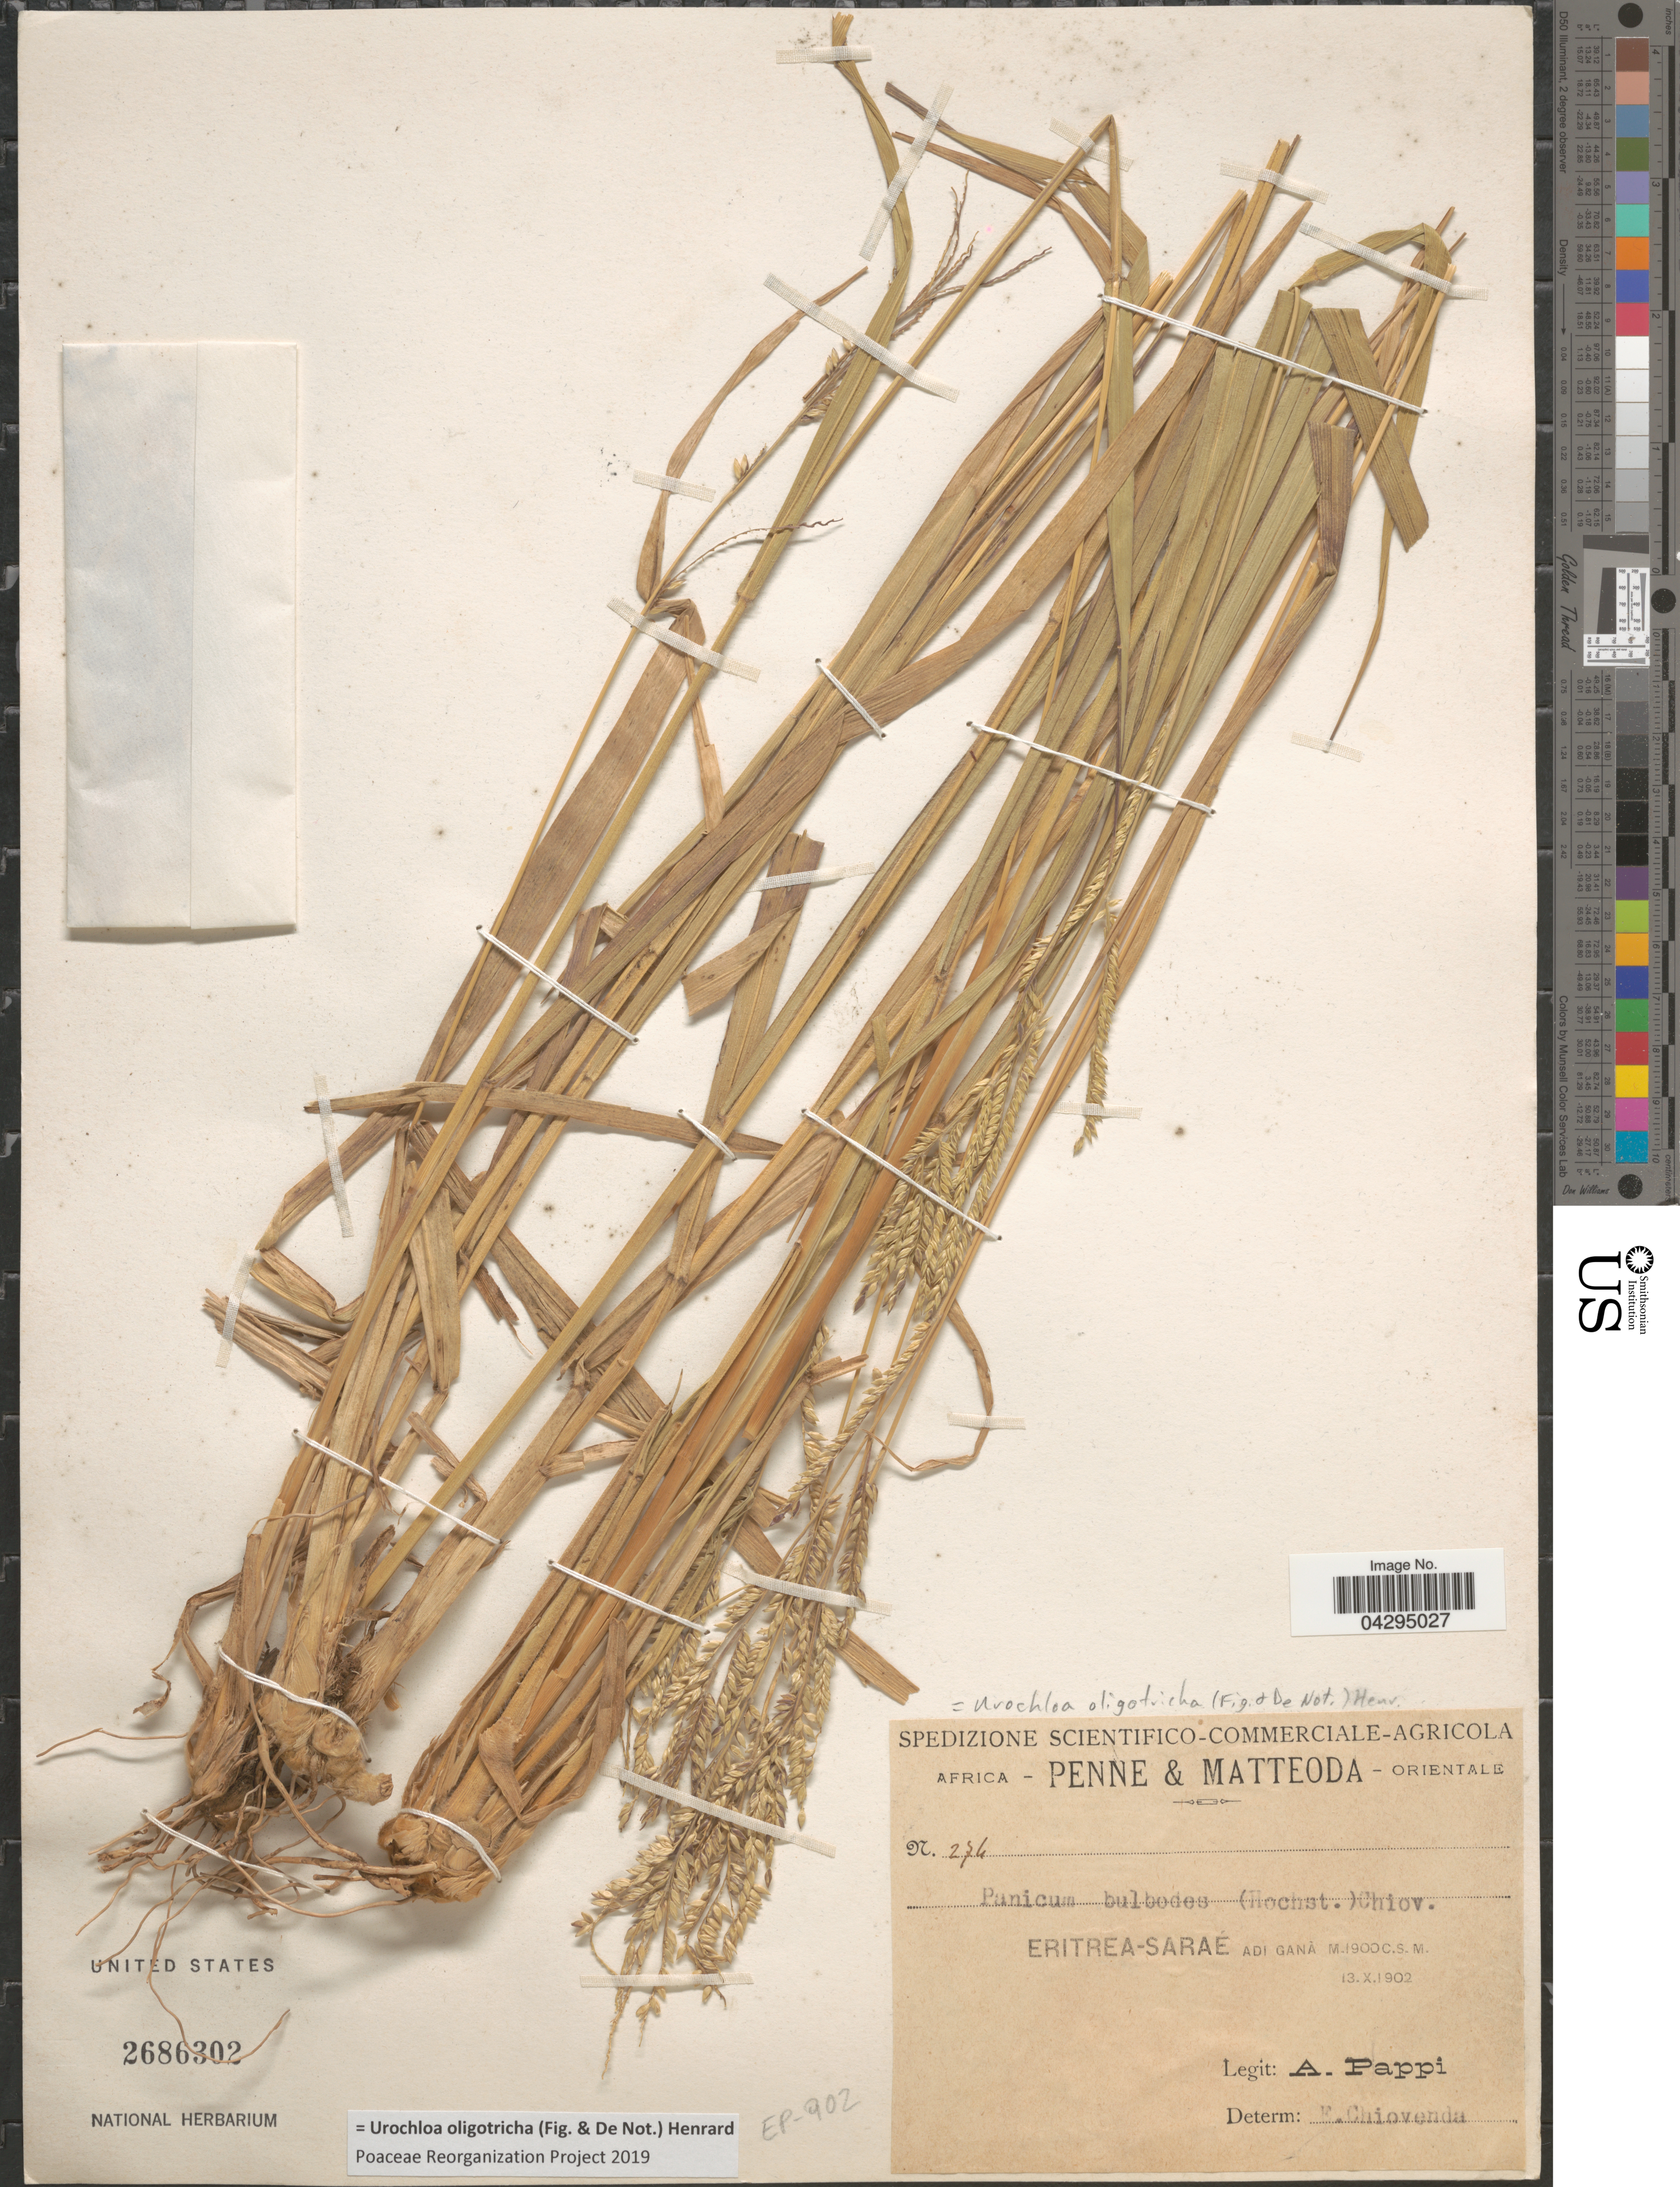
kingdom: Plantae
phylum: Tracheophyta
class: Liliopsida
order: Poales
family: Poaceae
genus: Urochloa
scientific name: Urochloa oligotricha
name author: (Fig. & De Not.) Henr.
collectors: A. Pappi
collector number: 274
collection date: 1902-10-13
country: Eritrea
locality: Africa Orientale. Eritrea-Saraé. Adi Ganà.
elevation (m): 1900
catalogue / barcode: US 2686302